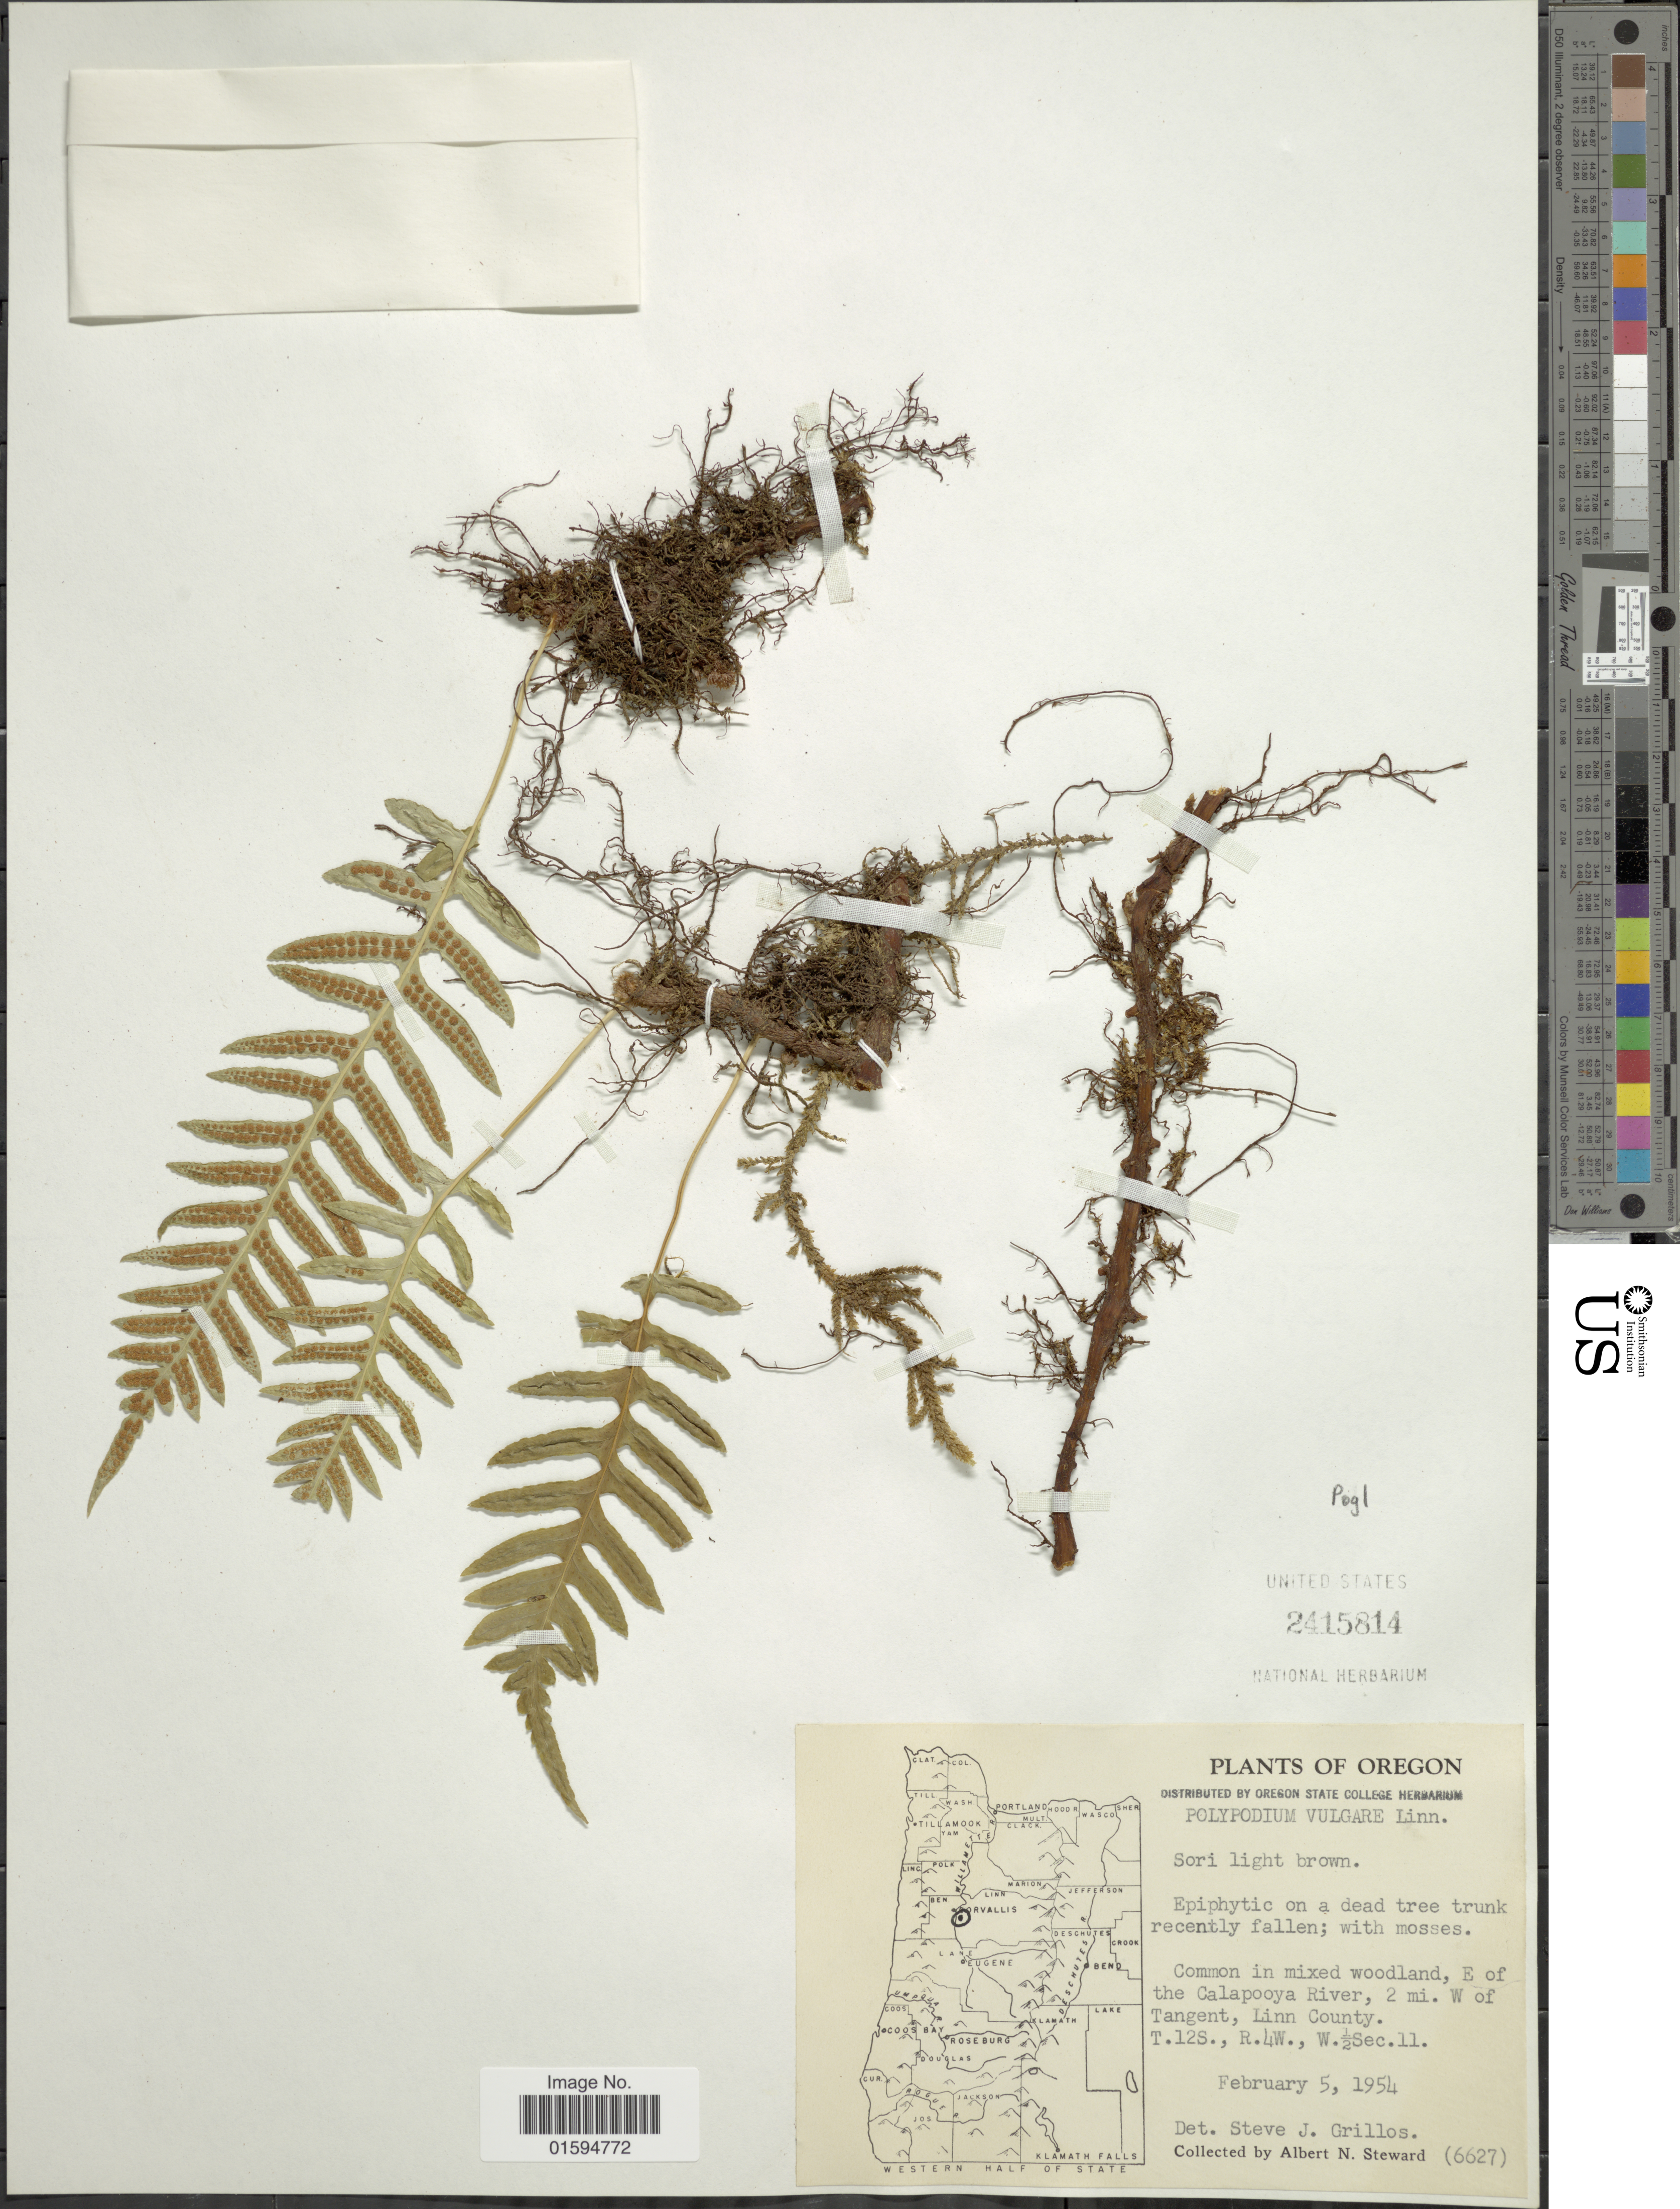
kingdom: Plantae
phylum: Tracheophyta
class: Polypodiopsida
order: Polypodiales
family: Polypodiaceae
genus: Polypodium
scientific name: Polypodium glycyrrhiza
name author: D.C. Eaton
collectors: A. N. Steward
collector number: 6627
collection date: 1954-02-05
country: United States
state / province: Oregon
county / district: Linn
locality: Common in mixed woodland, E of the Calappoya River, 2 mi W of Tangent, Linn County, T.12S.,R.4W.,W.½Sec.11.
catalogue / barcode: US 2415814